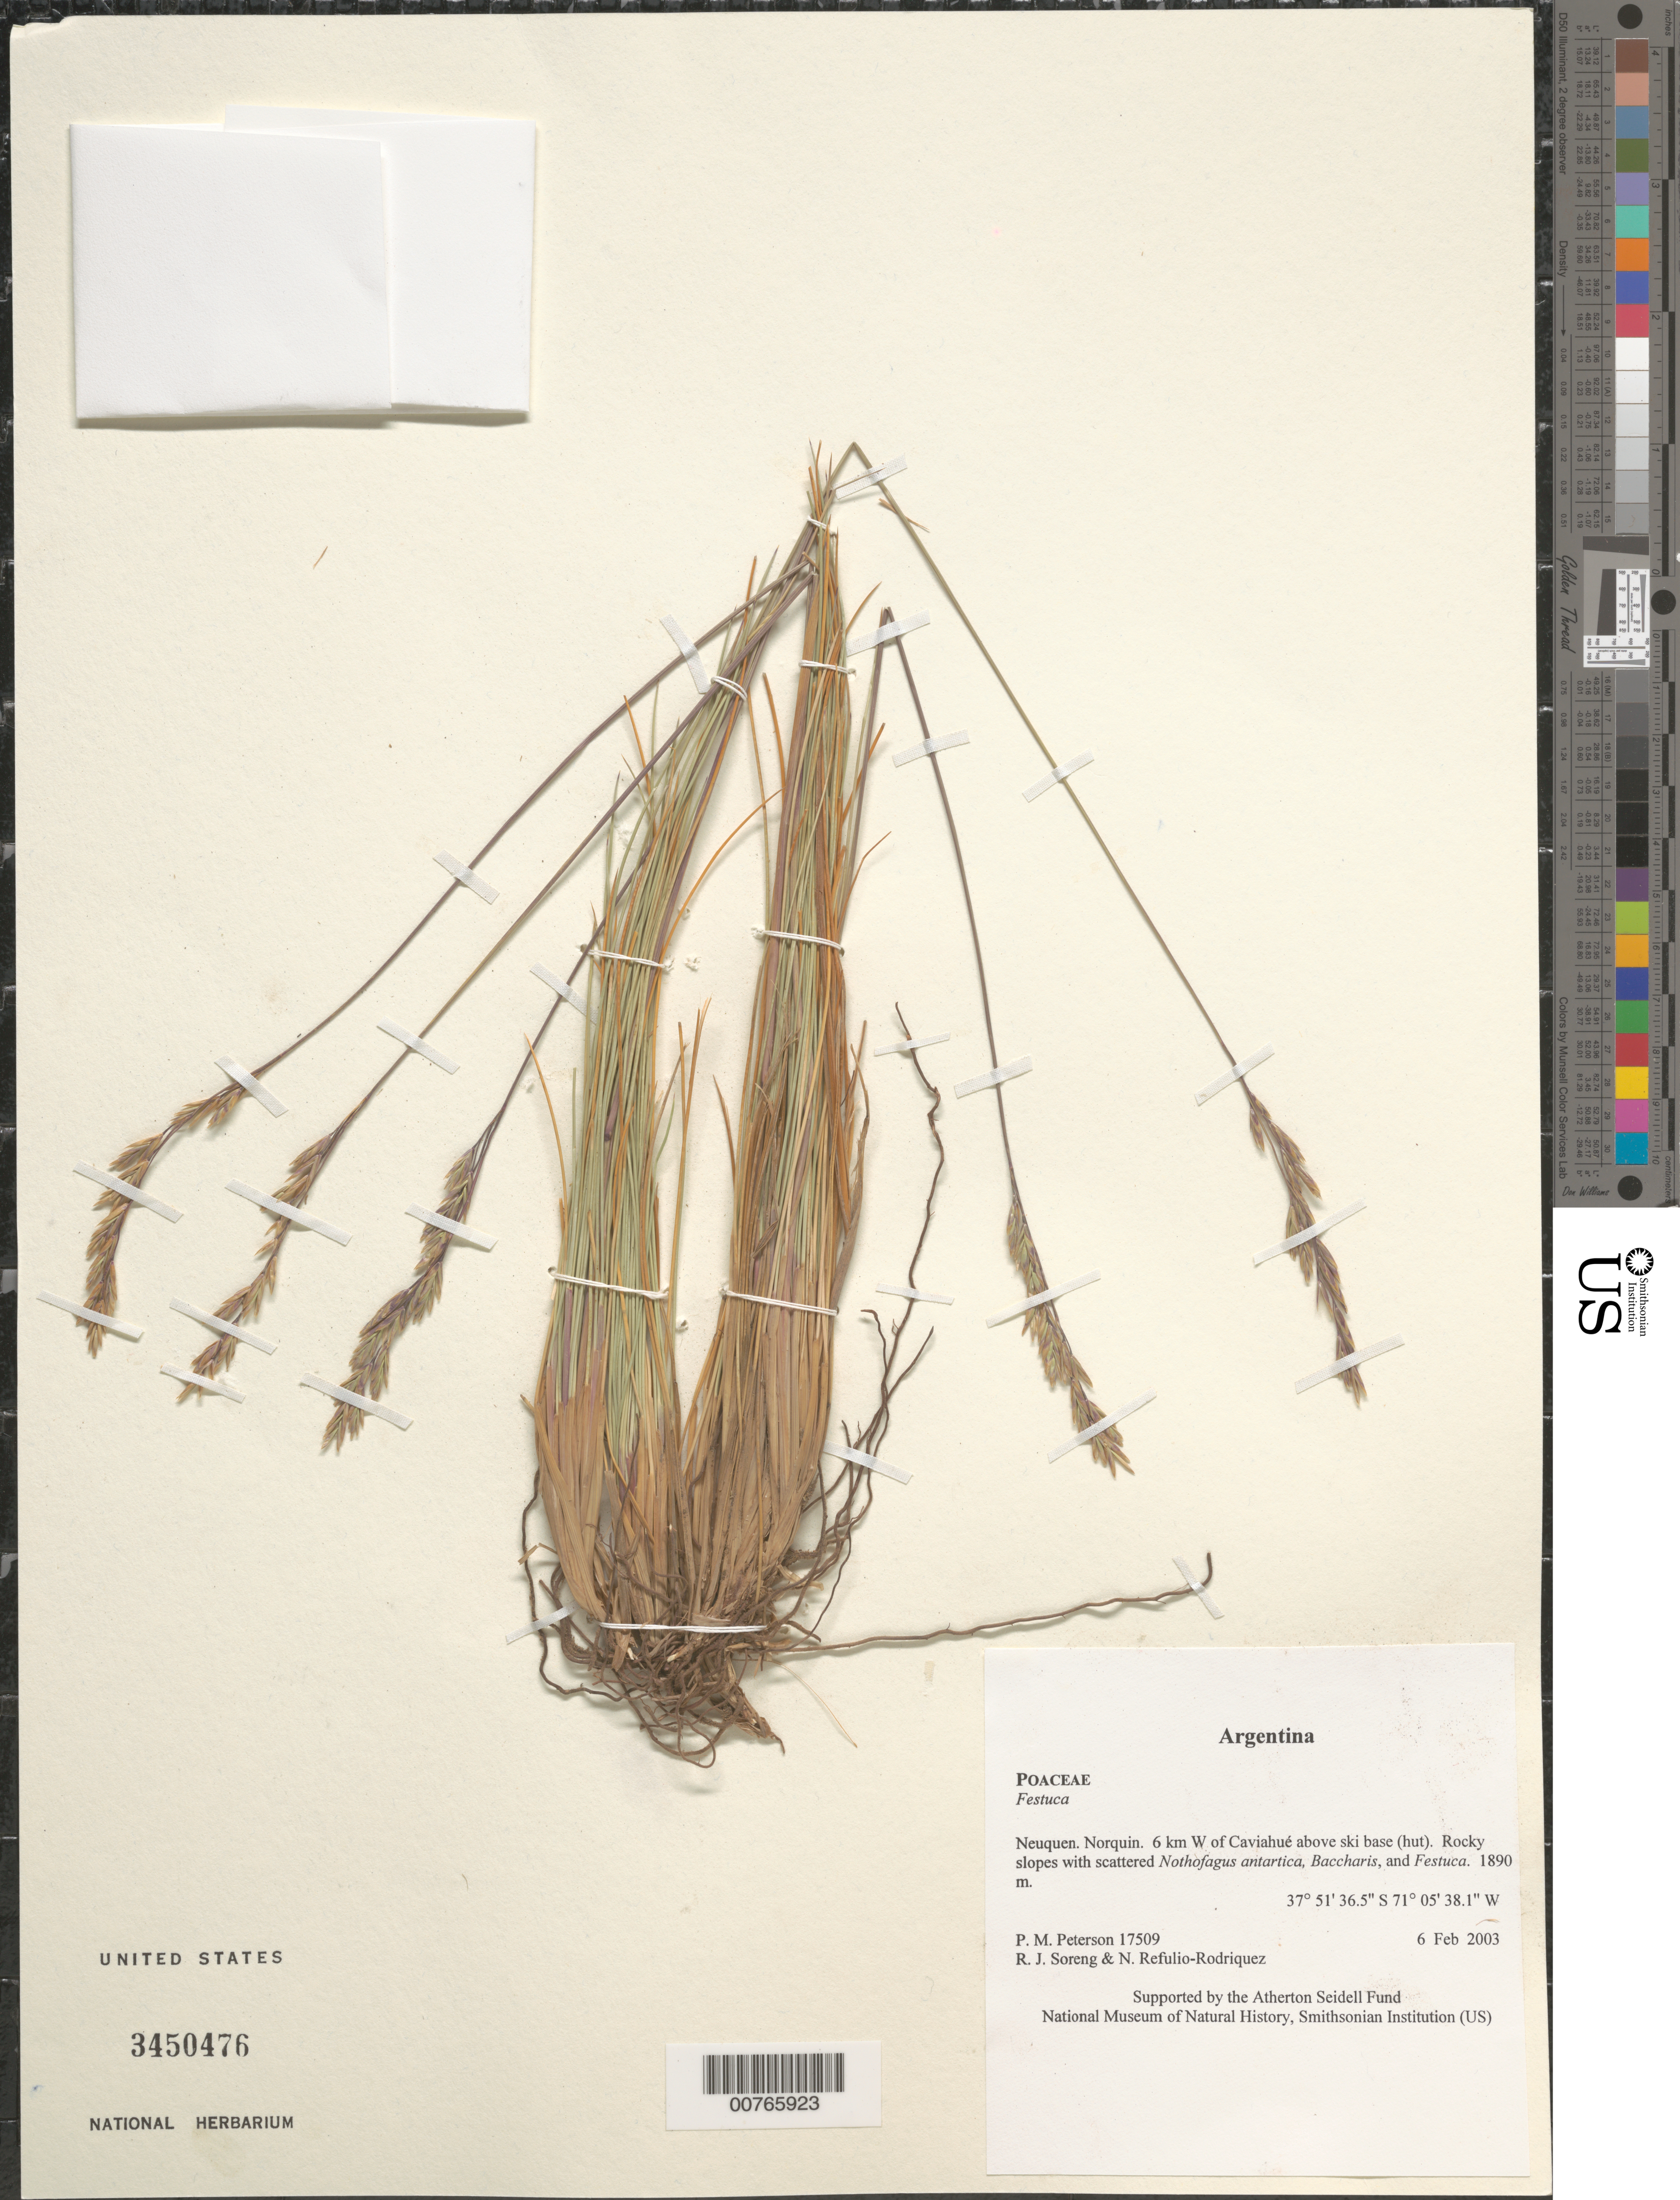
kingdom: Plantae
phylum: Tracheophyta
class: Liliopsida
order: Poales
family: Poaceae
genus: Festuca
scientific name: Festuca sp.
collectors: P. M. Peterson, R. J. Soreng & N. Refulio-Rodríguez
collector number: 17509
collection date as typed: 06 Feb 2003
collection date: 2003-02-06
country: Argentina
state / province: Neuquen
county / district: Norquin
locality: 6 km W of Caviahué above ski base (hut). Rocky slopes with scattered Nothofagus antartica, Baccharis, and Festuca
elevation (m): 1890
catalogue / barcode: US 3450476